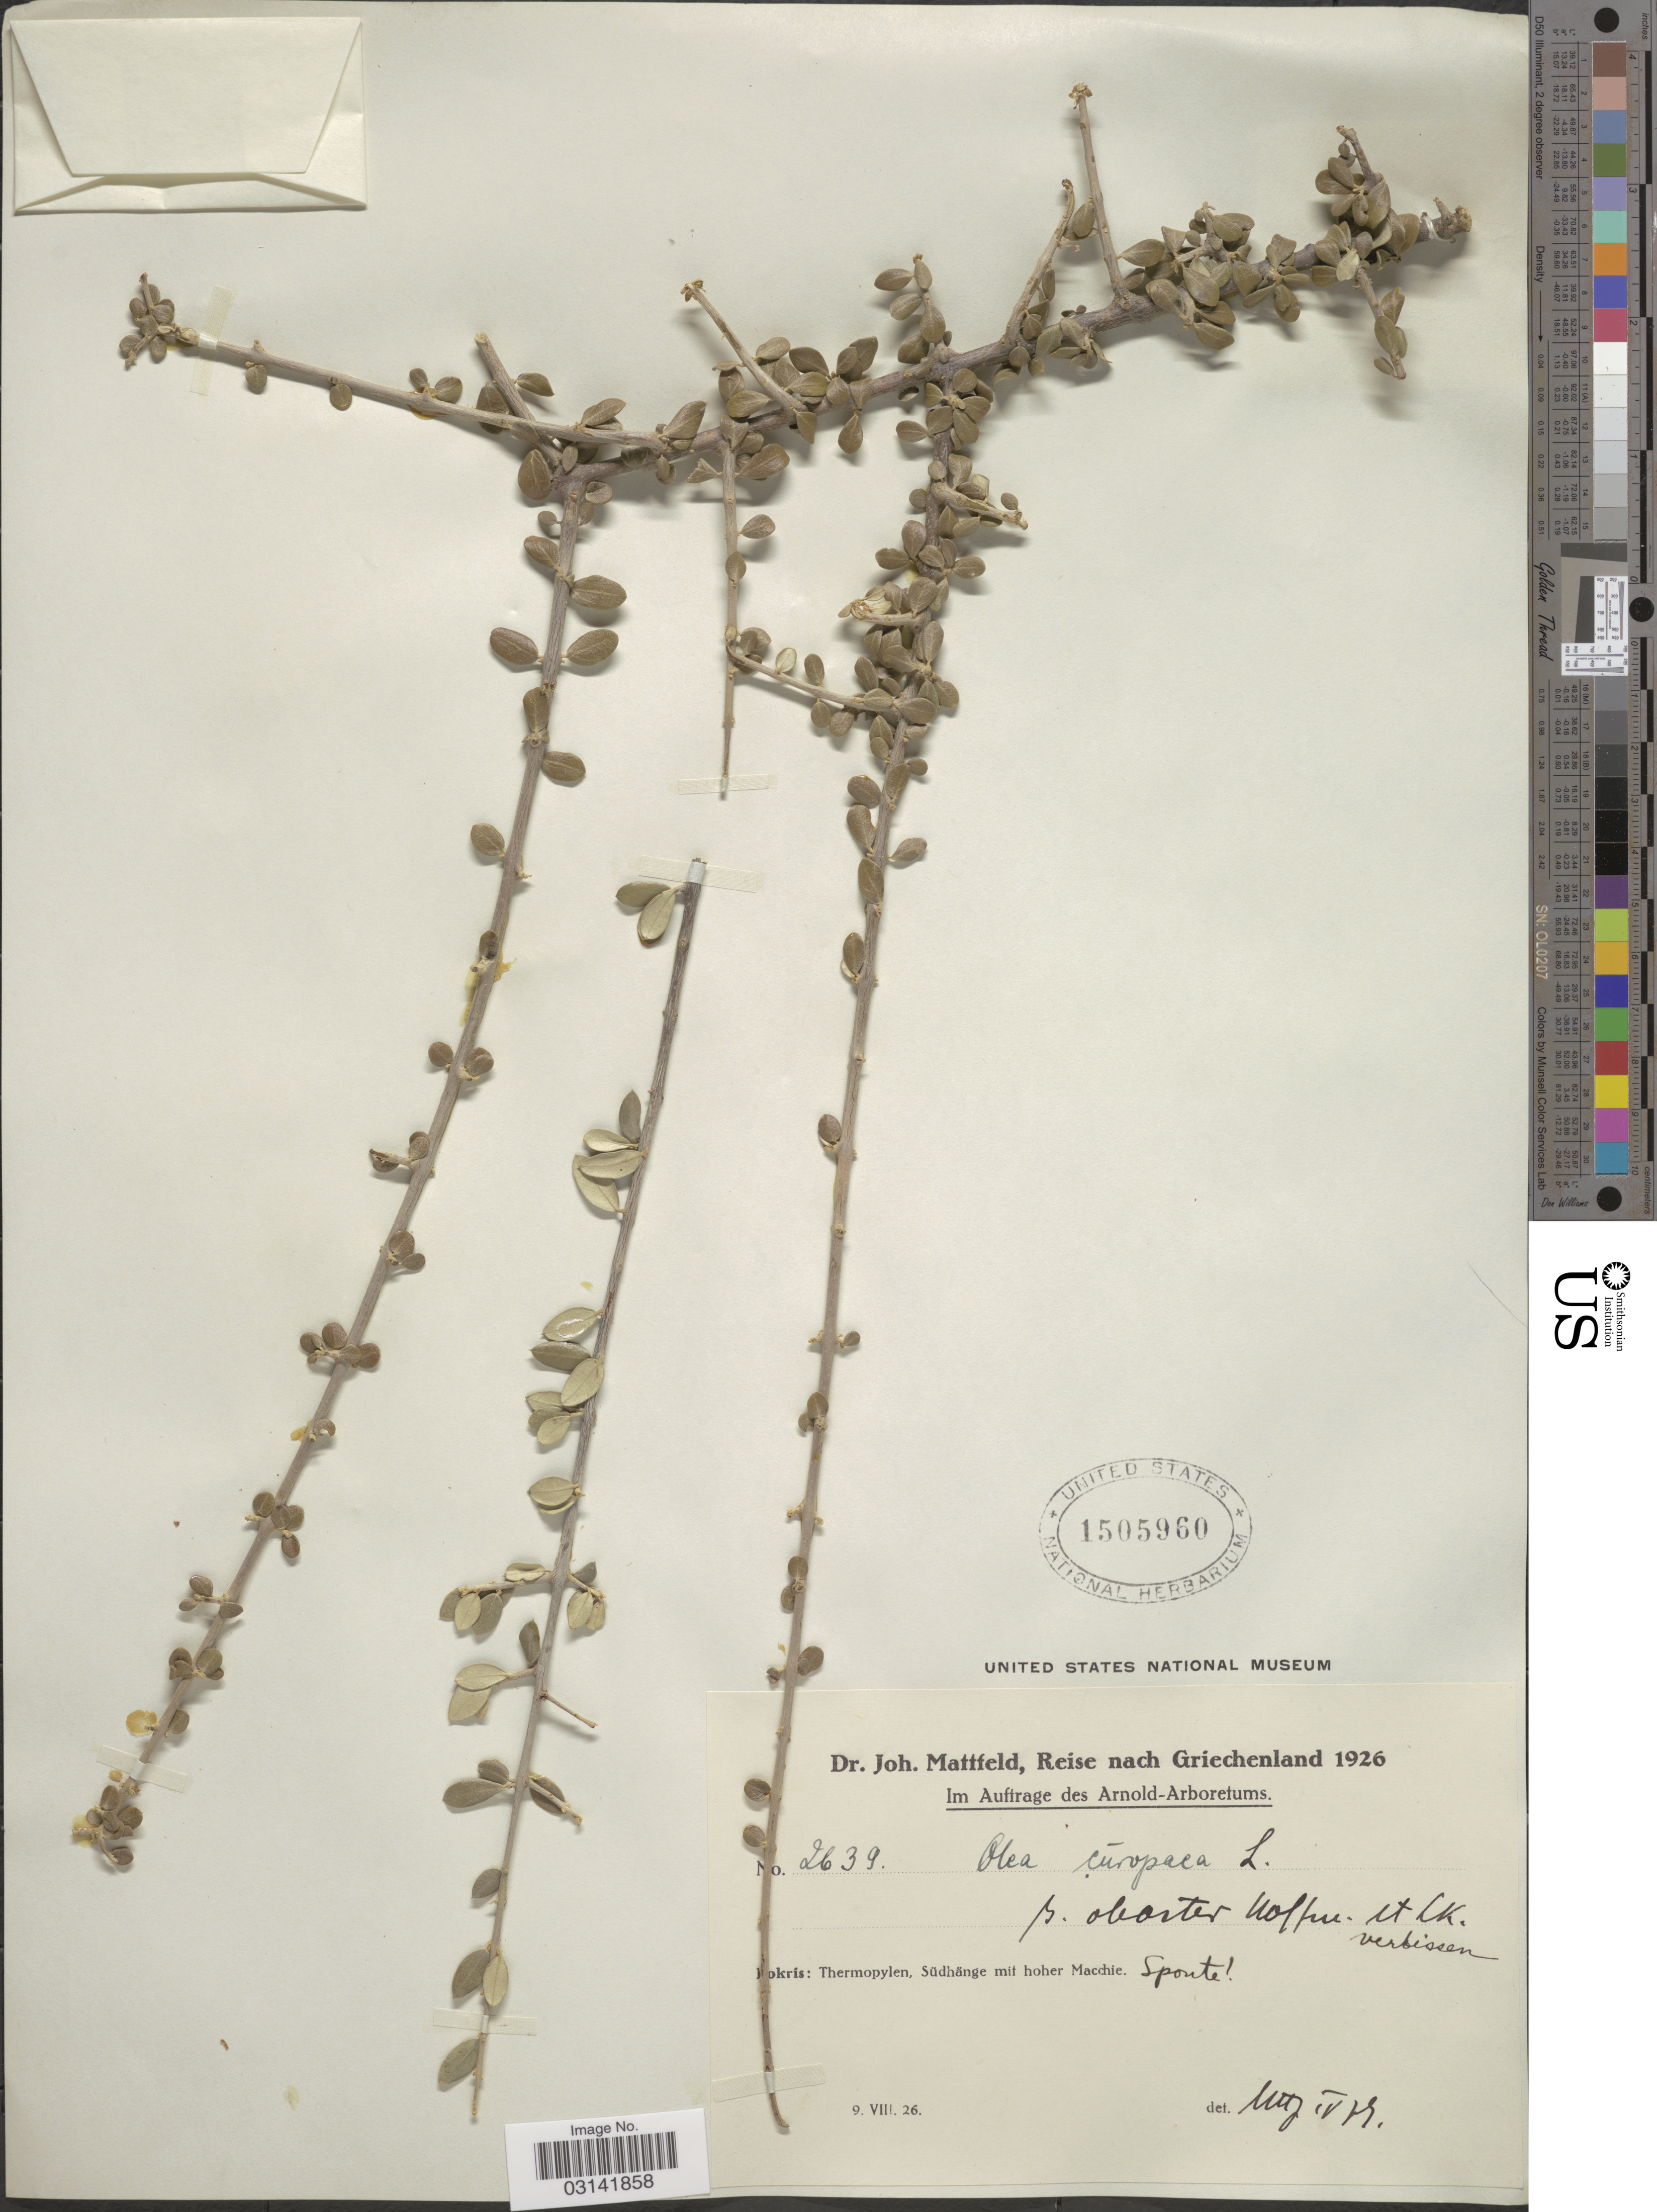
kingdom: Plantae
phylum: Tracheophyta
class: Magnoliopsida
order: Lamiales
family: Oleaceae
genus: Olea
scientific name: Olea europaea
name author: L.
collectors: J. Mattfeld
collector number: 2639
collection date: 1926-08-09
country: Greece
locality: Griechenland, Lokris, Thermopylen, Südhänge mit hoher Macchie. Sponte.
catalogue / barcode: US 1505960